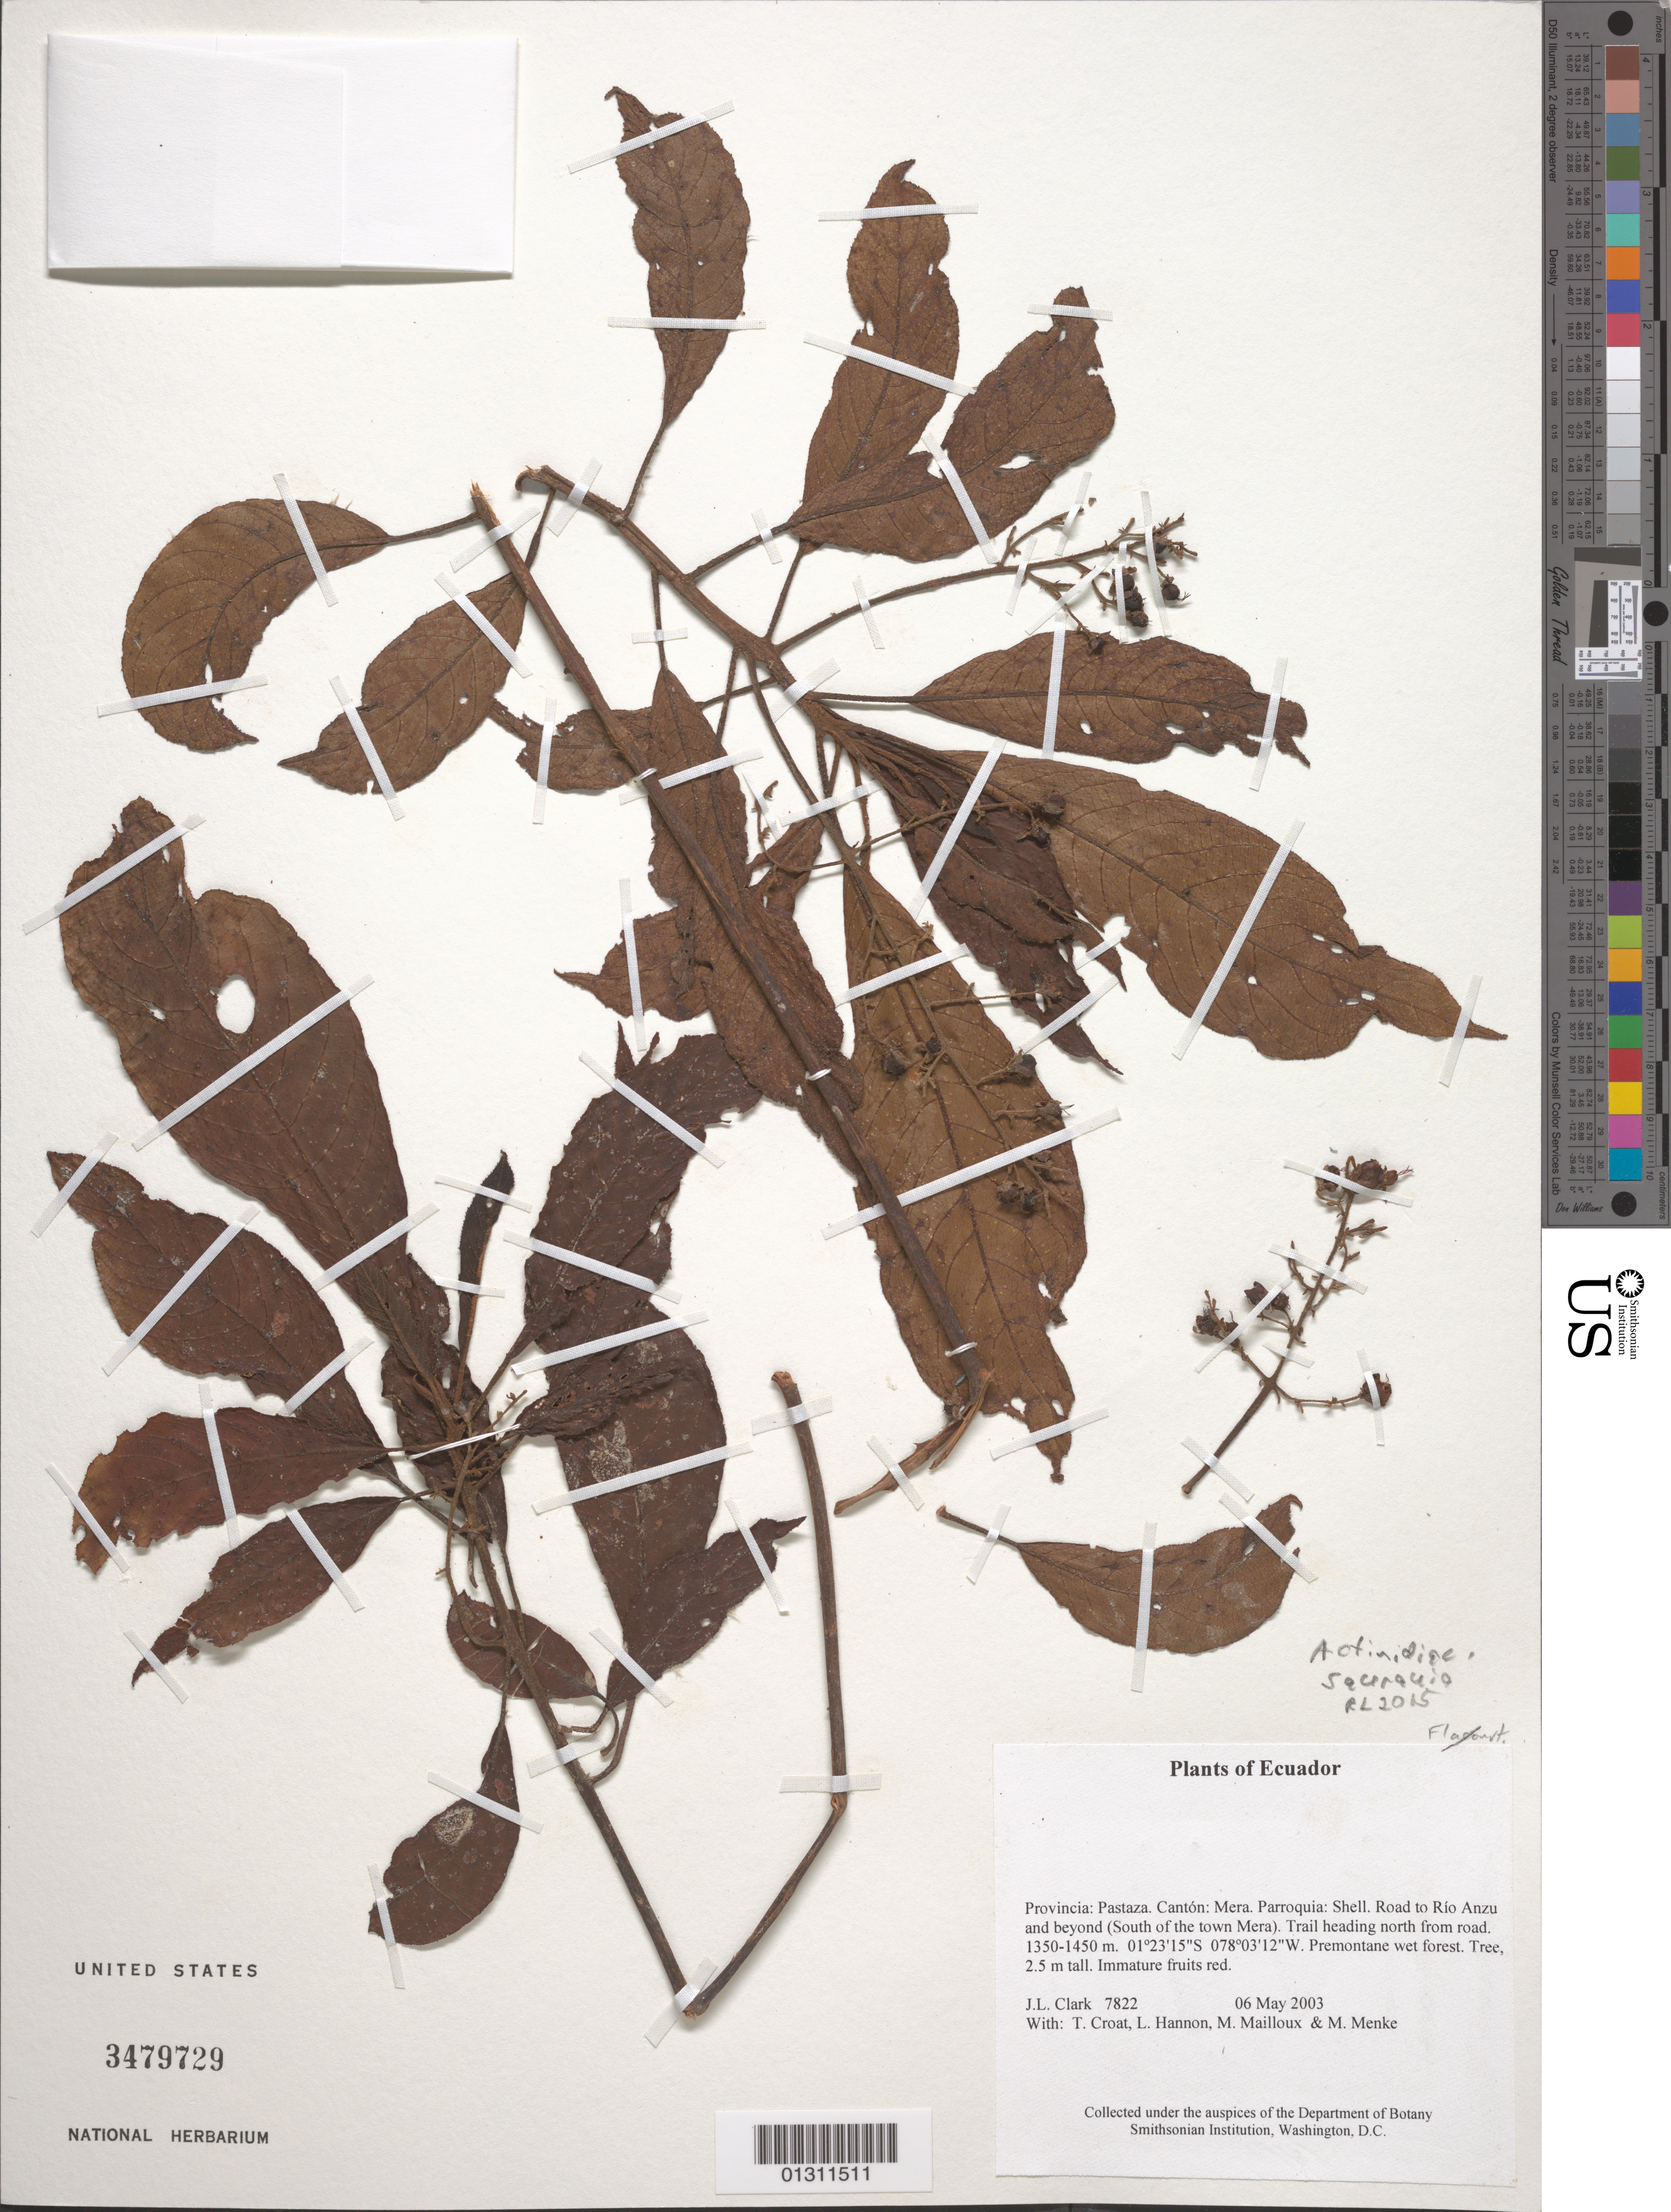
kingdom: Plantae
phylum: Tracheophyta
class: Magnoliopsida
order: Ericales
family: Actinidiaceae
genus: Saurauia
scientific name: Saurauia sp.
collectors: T. B. Croat, L. Hannon, M. Mailloux & M. Menke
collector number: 7822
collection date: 2003-05-06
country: Ecuador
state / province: Pastaza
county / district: Mera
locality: Parroquia: Shell. Road to Río Anzu and beyond (S of the town of Mera.) Trail heading N from road.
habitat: Premontane wet forest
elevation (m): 1350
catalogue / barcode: US 3479729